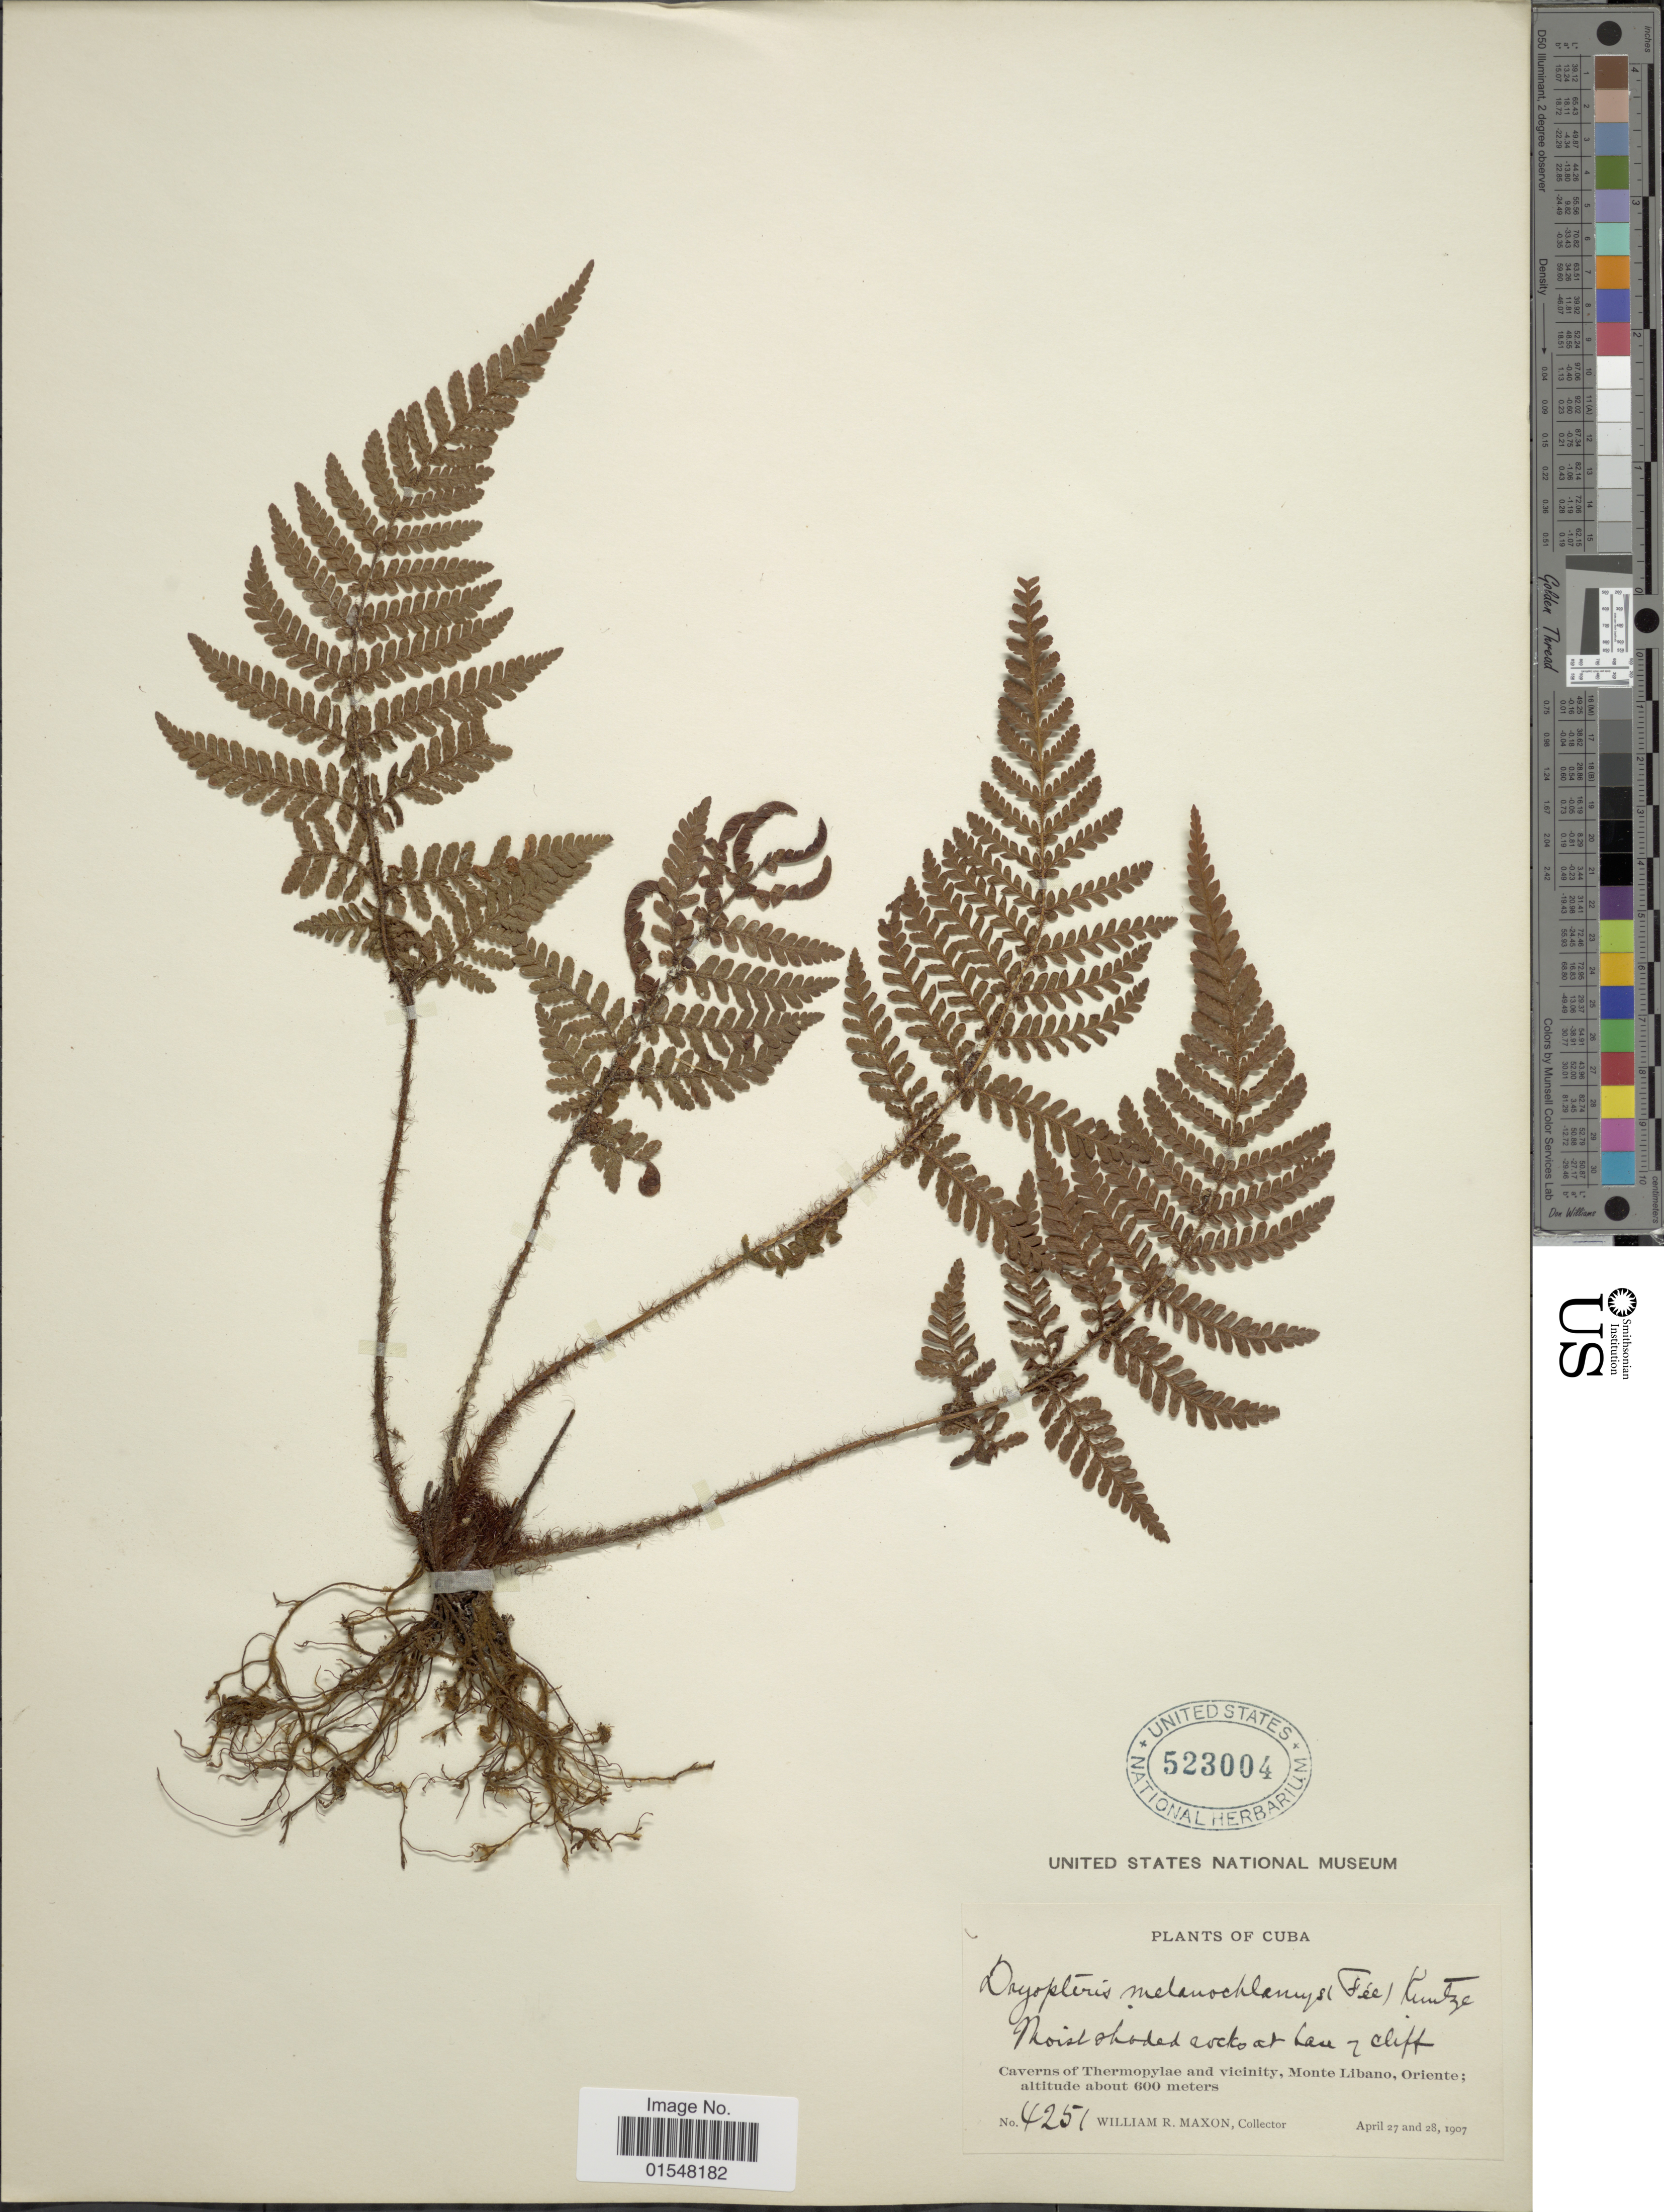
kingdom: Plantae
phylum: Tracheophyta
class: Polypodiopsida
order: Polypodiales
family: Dryopteridaceae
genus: Ctenitis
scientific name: Ctenitis melanochlamys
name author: (Fée) Ching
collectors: W. R. Maxon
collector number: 4251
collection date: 1907-04-27/1907-04-28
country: Cuba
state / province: Oriente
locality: Caverns of Thermopylae and vicinity, Monte Libano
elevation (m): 600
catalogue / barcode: US 523004